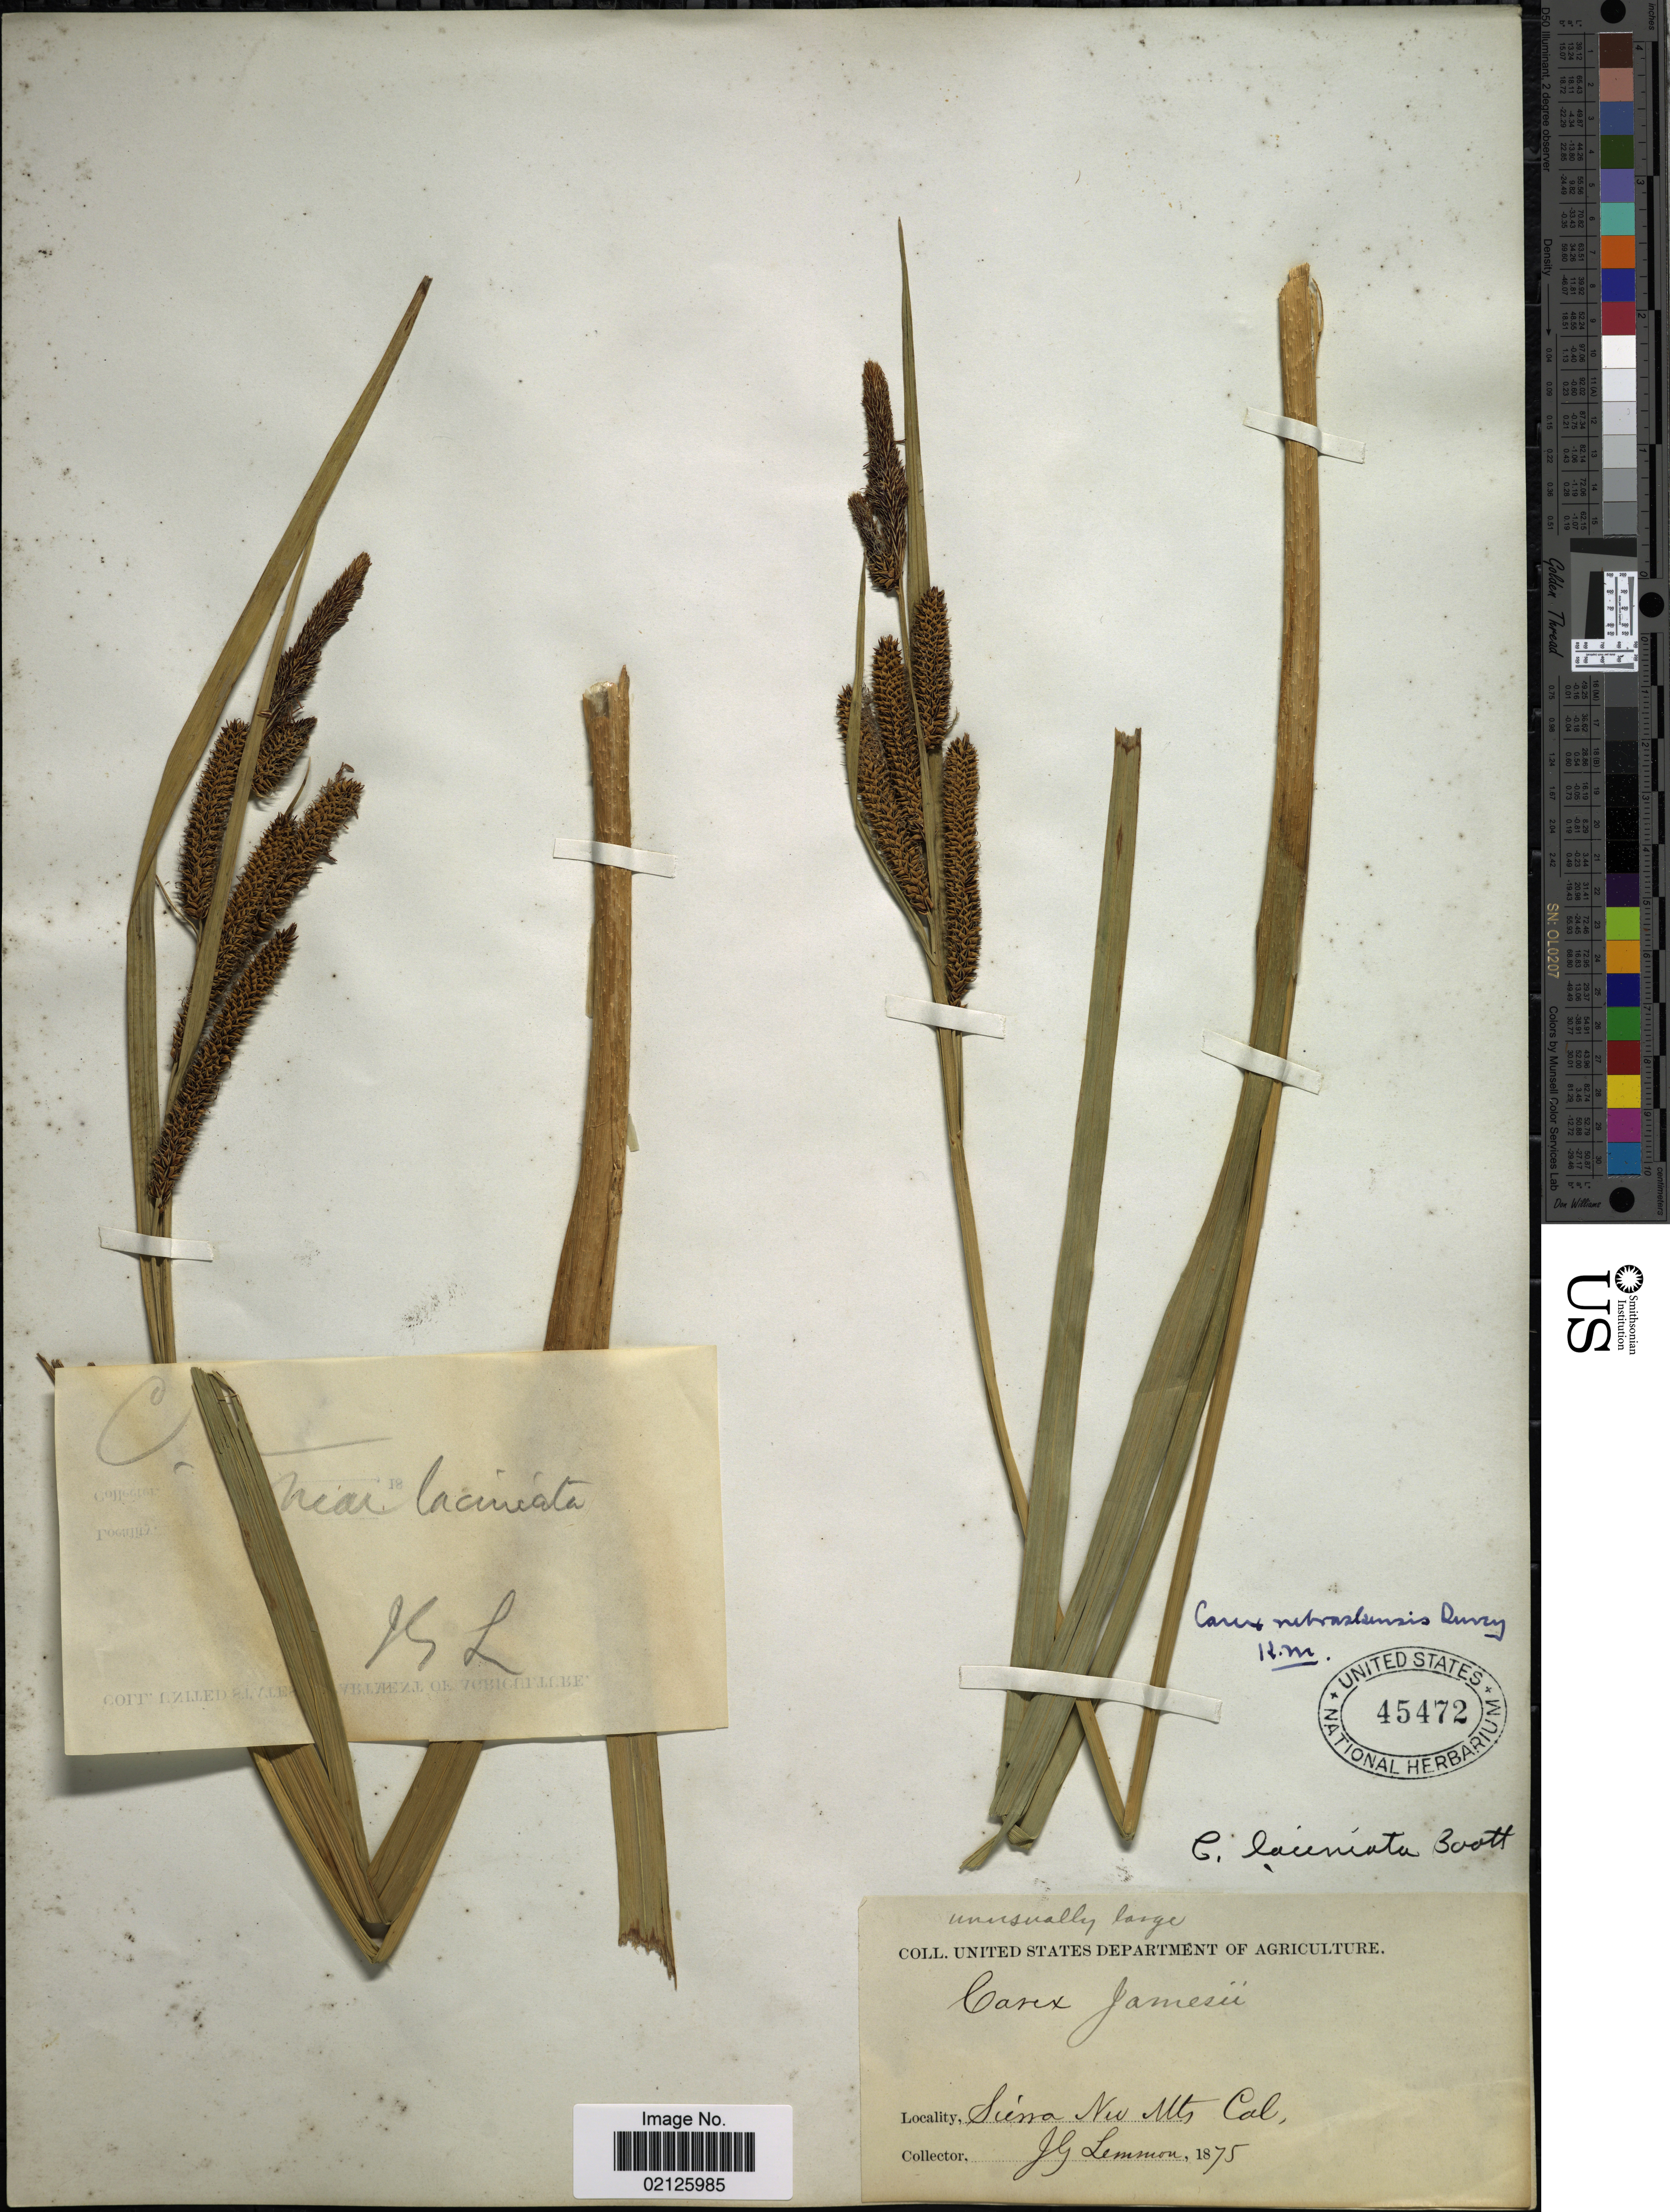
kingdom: Plantae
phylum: Tracheophyta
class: Liliopsida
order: Poales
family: Cyperaceae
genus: Carex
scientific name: Carex nebrascensis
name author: Dewey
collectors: J. Lemmon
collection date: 1875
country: United States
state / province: California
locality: Sierra Nev Mts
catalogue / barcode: US 45472